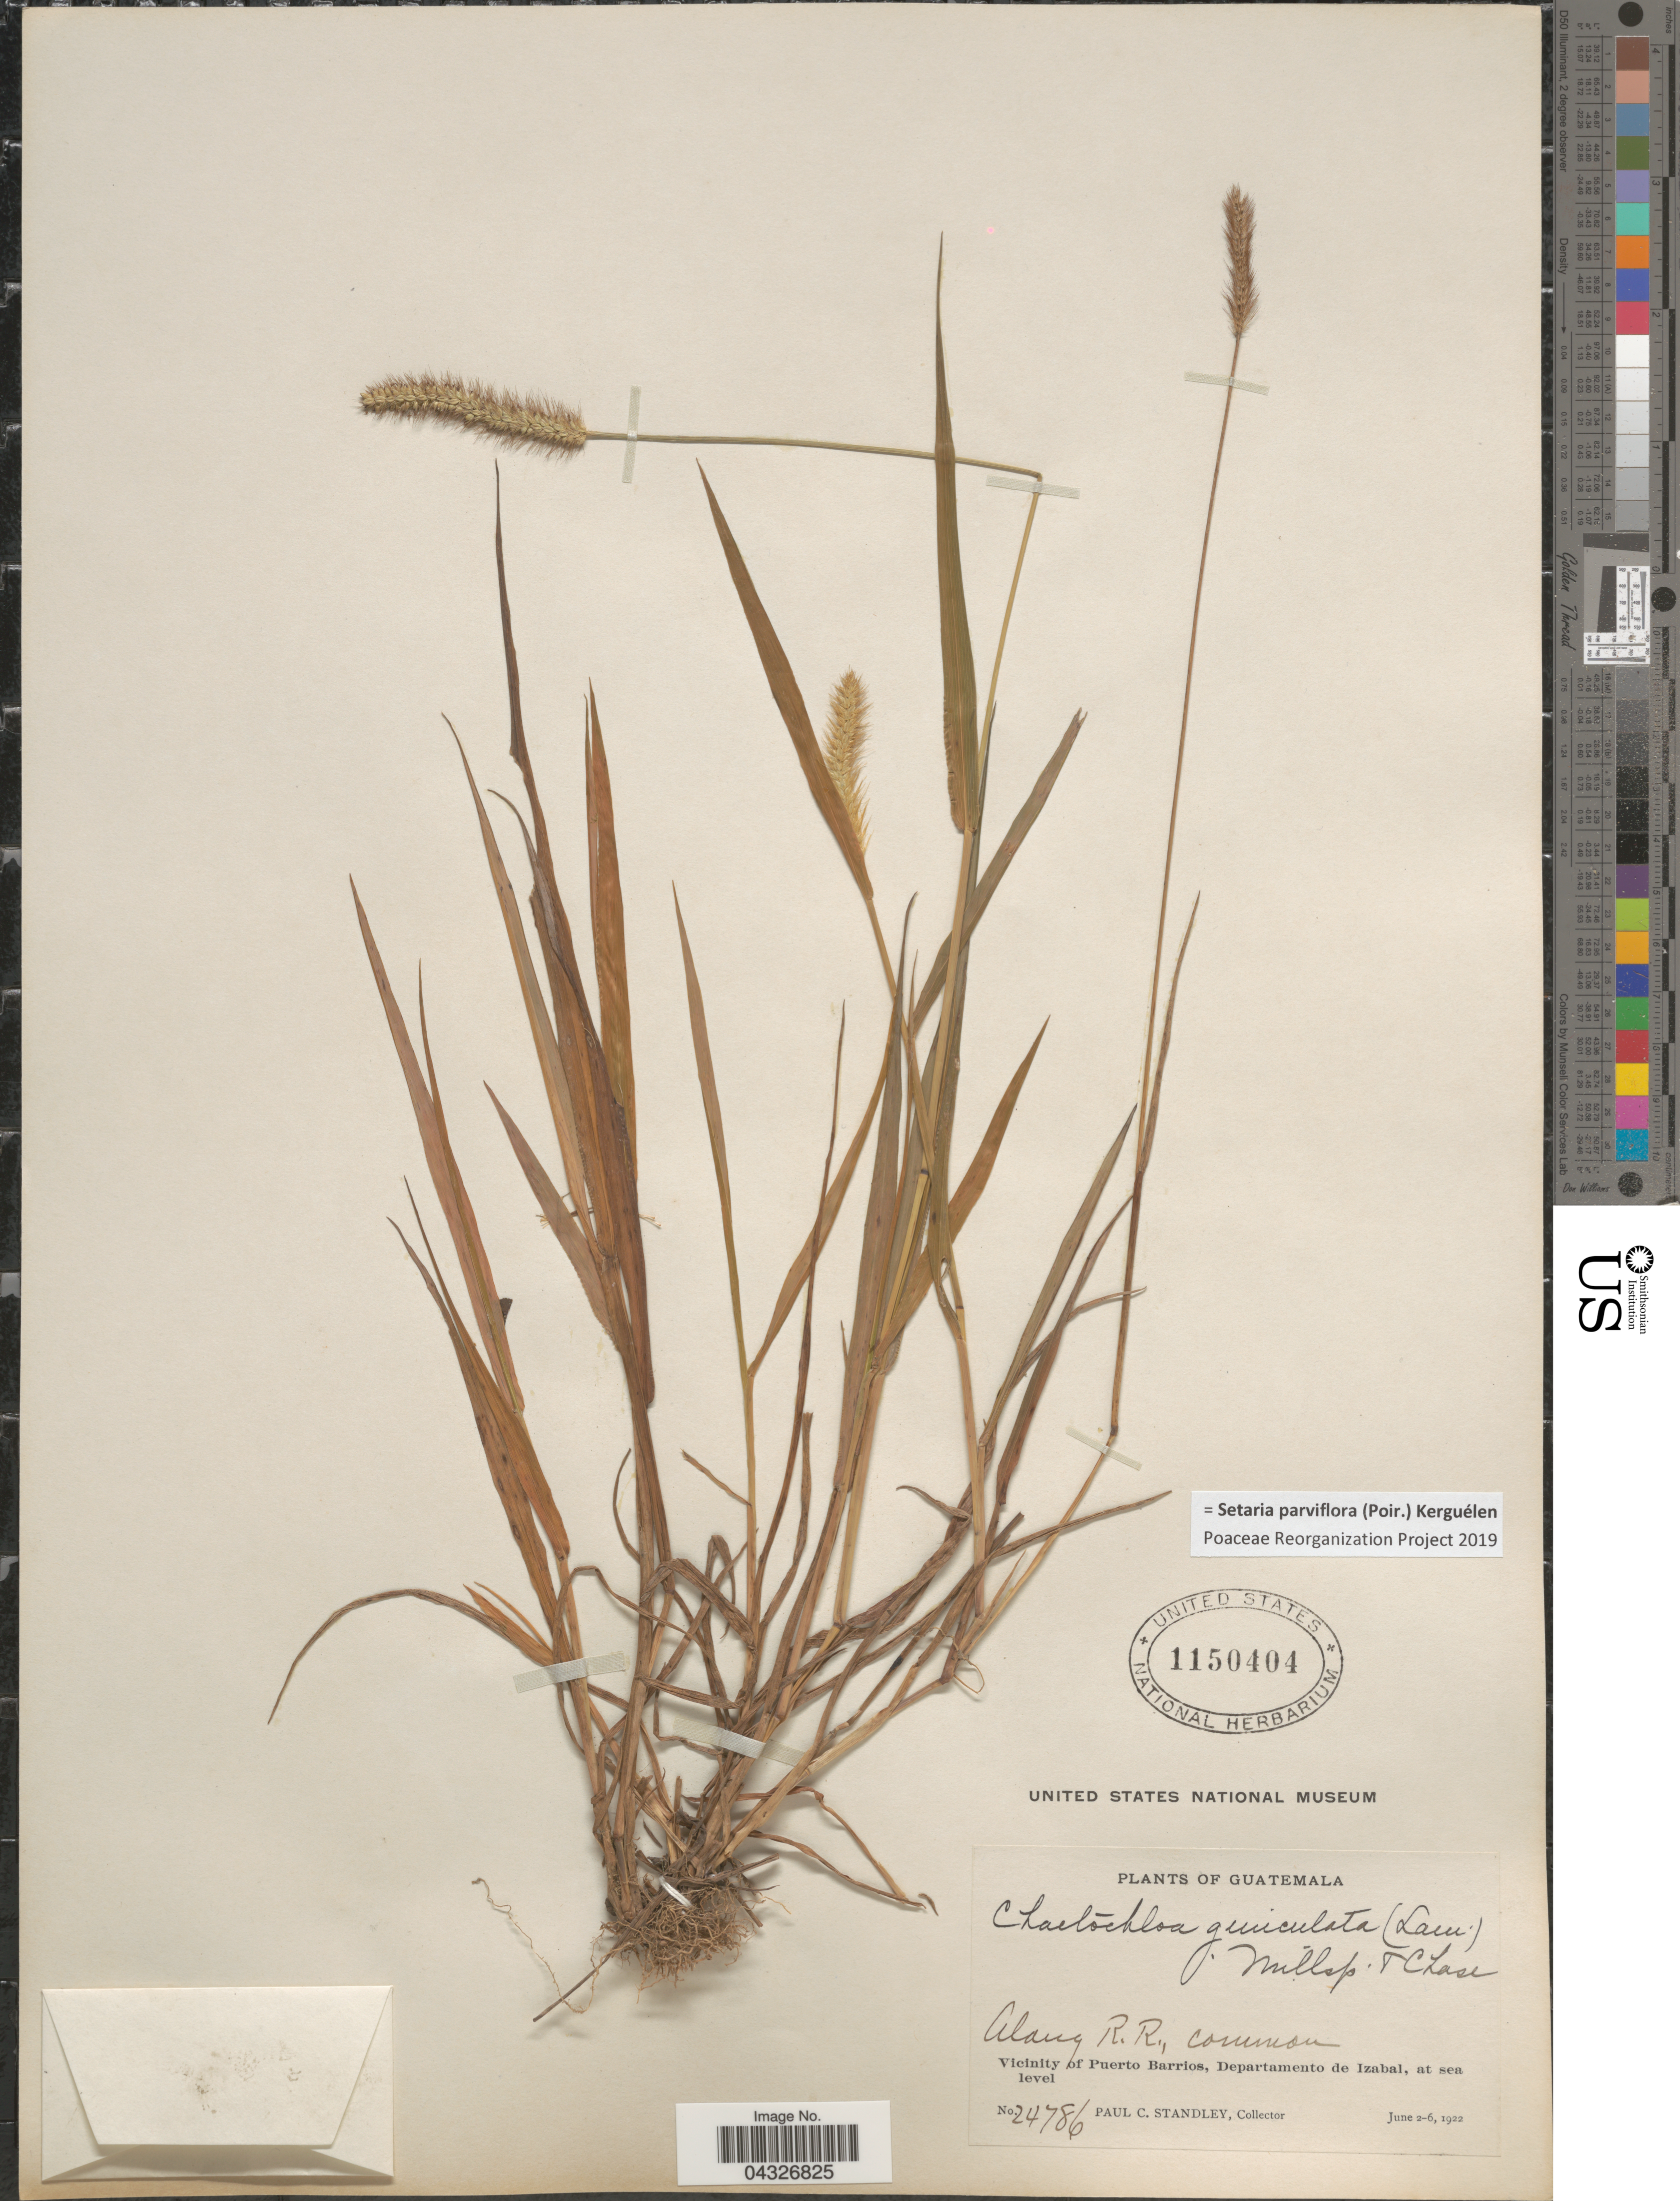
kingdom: Plantae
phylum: Tracheophyta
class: Liliopsida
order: Poales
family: Poaceae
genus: Setaria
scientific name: Setaria parviflora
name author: (Poir.) Kerguélen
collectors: P. C. Standley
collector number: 24786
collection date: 1922-06-02/1922-06-06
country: Guatemala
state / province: Izabal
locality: Along R.R. Vicinity of Puerto Barrios, Departamento de Izabal.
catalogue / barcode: US 1150404